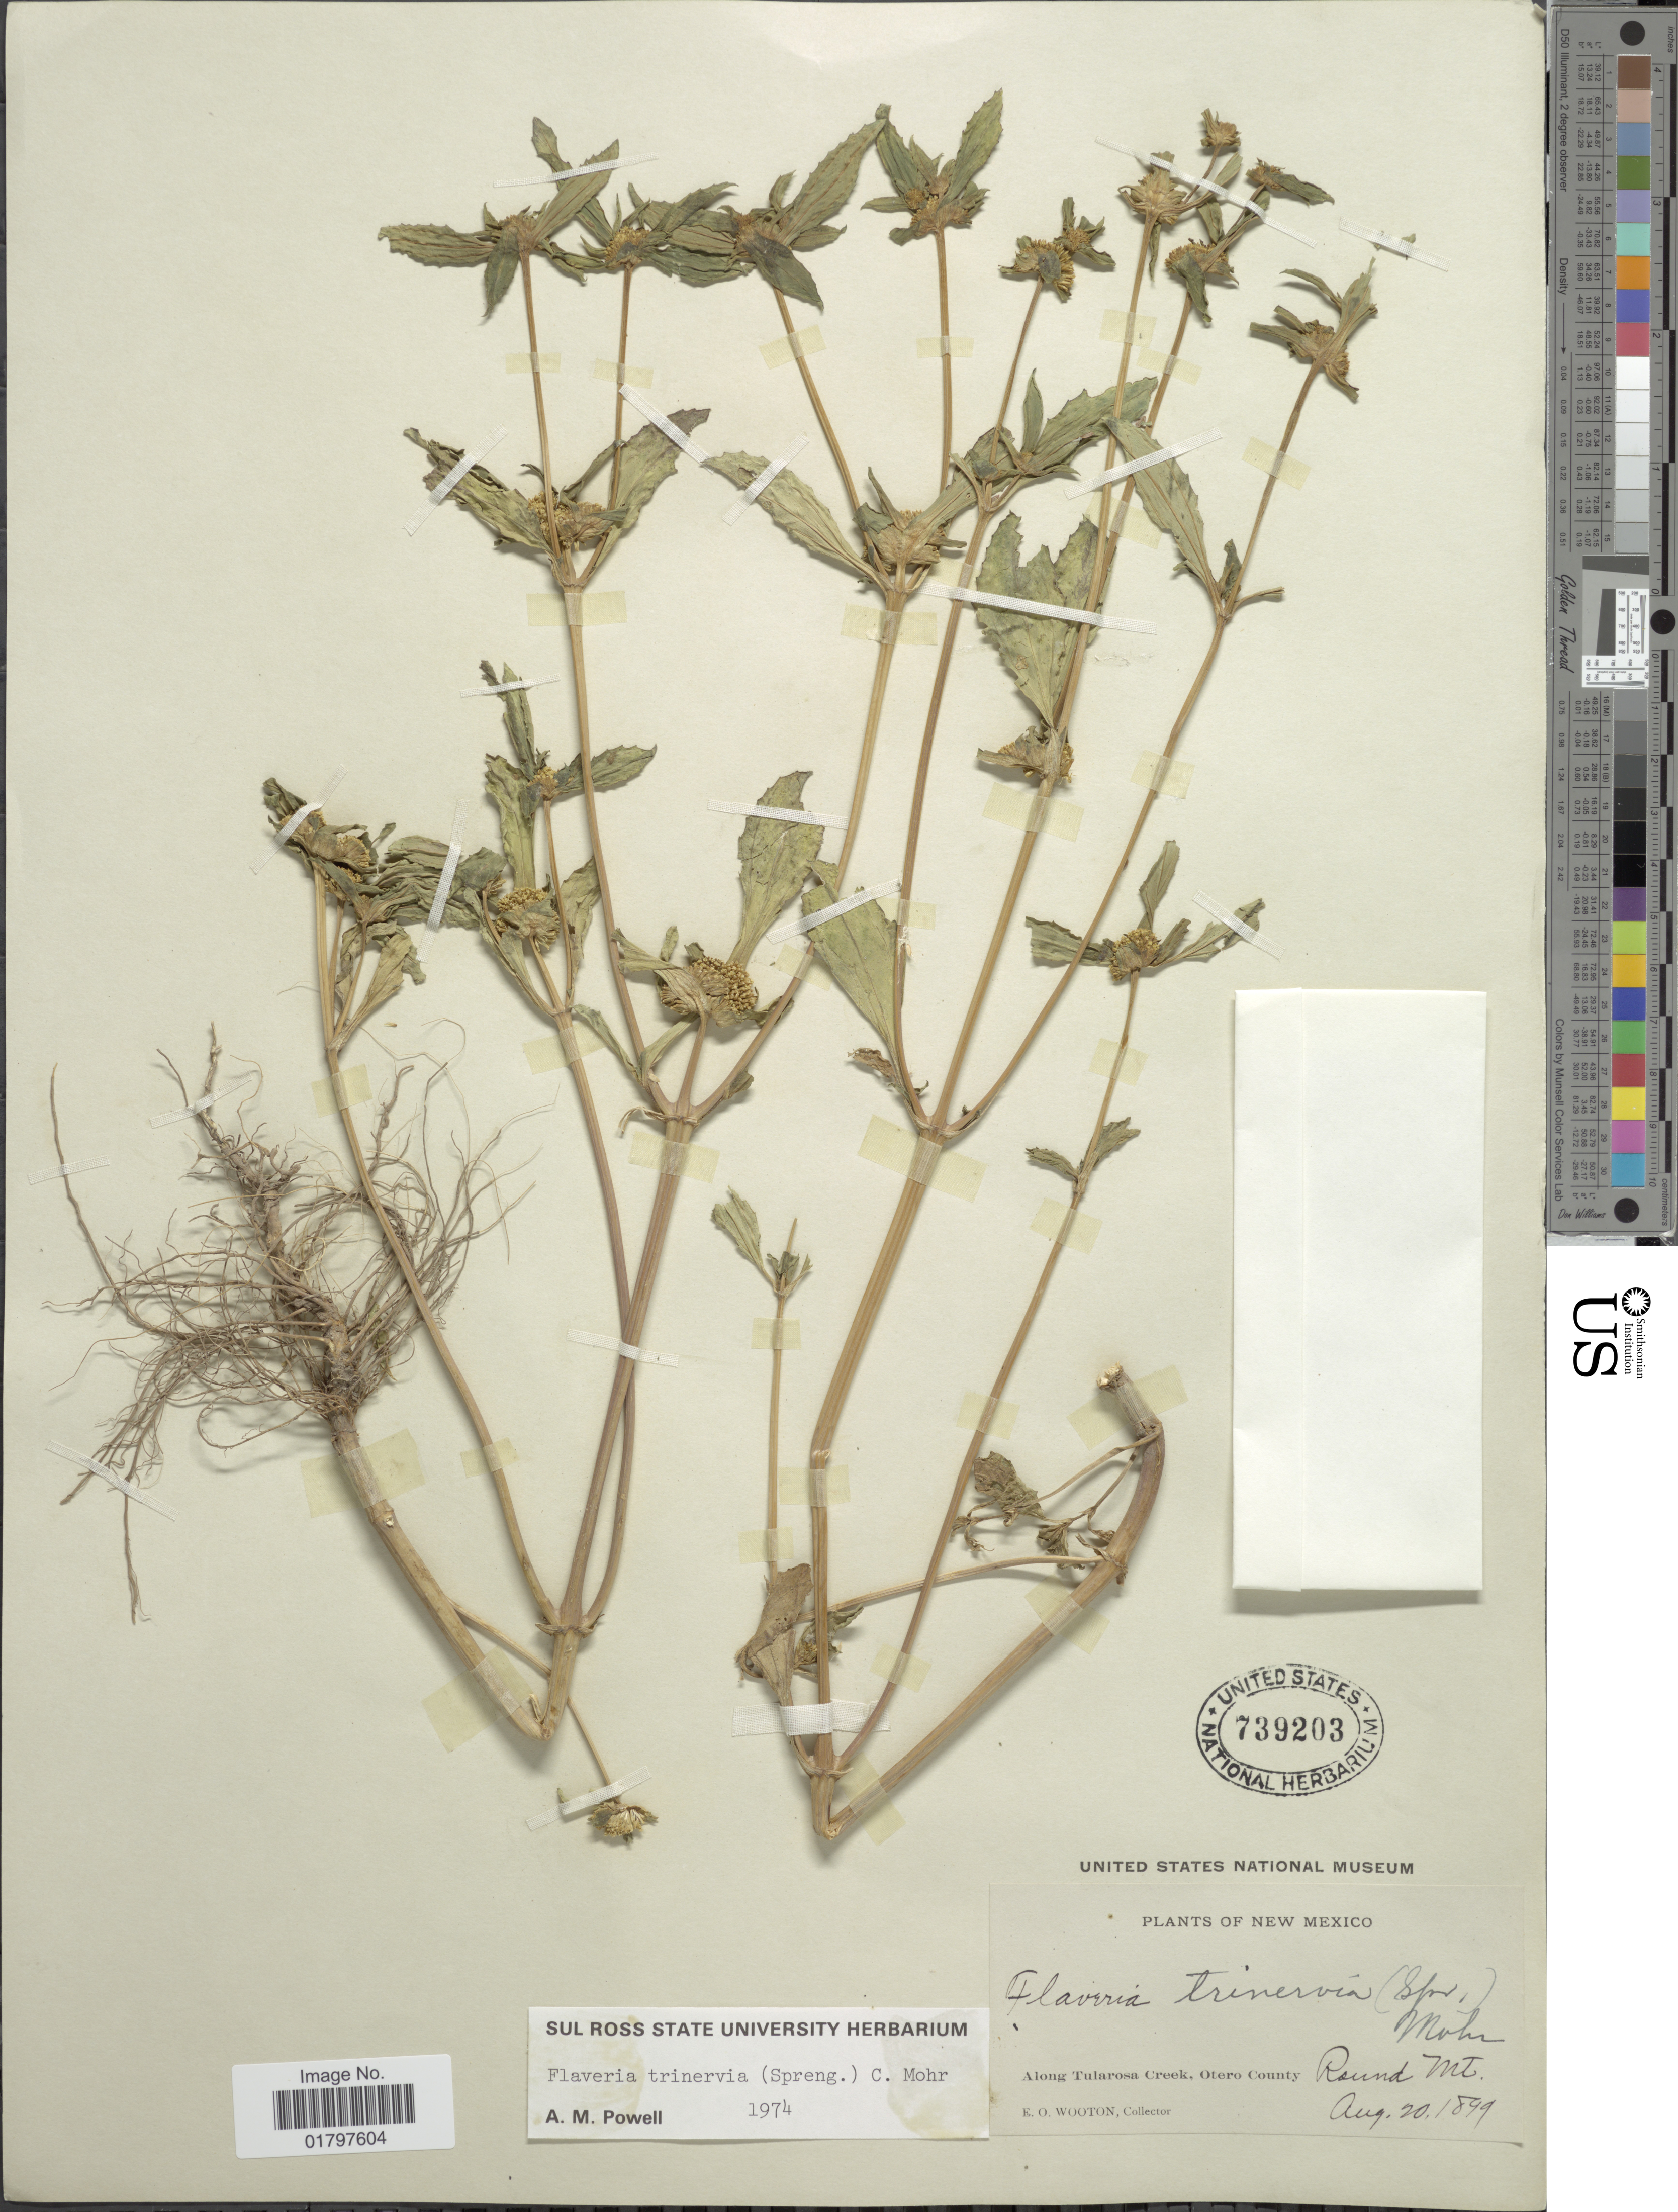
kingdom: Plantae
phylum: Tracheophyta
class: Magnoliopsida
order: Asterales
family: Asteraceae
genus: Flaveria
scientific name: Flaveria trinervia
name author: (Spreng.) C. Mohr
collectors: E. O. Wooton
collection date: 1899-08-20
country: United States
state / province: New Mexico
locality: Along Tularosa Creek, Otero County. Round Mt.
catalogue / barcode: US 739203